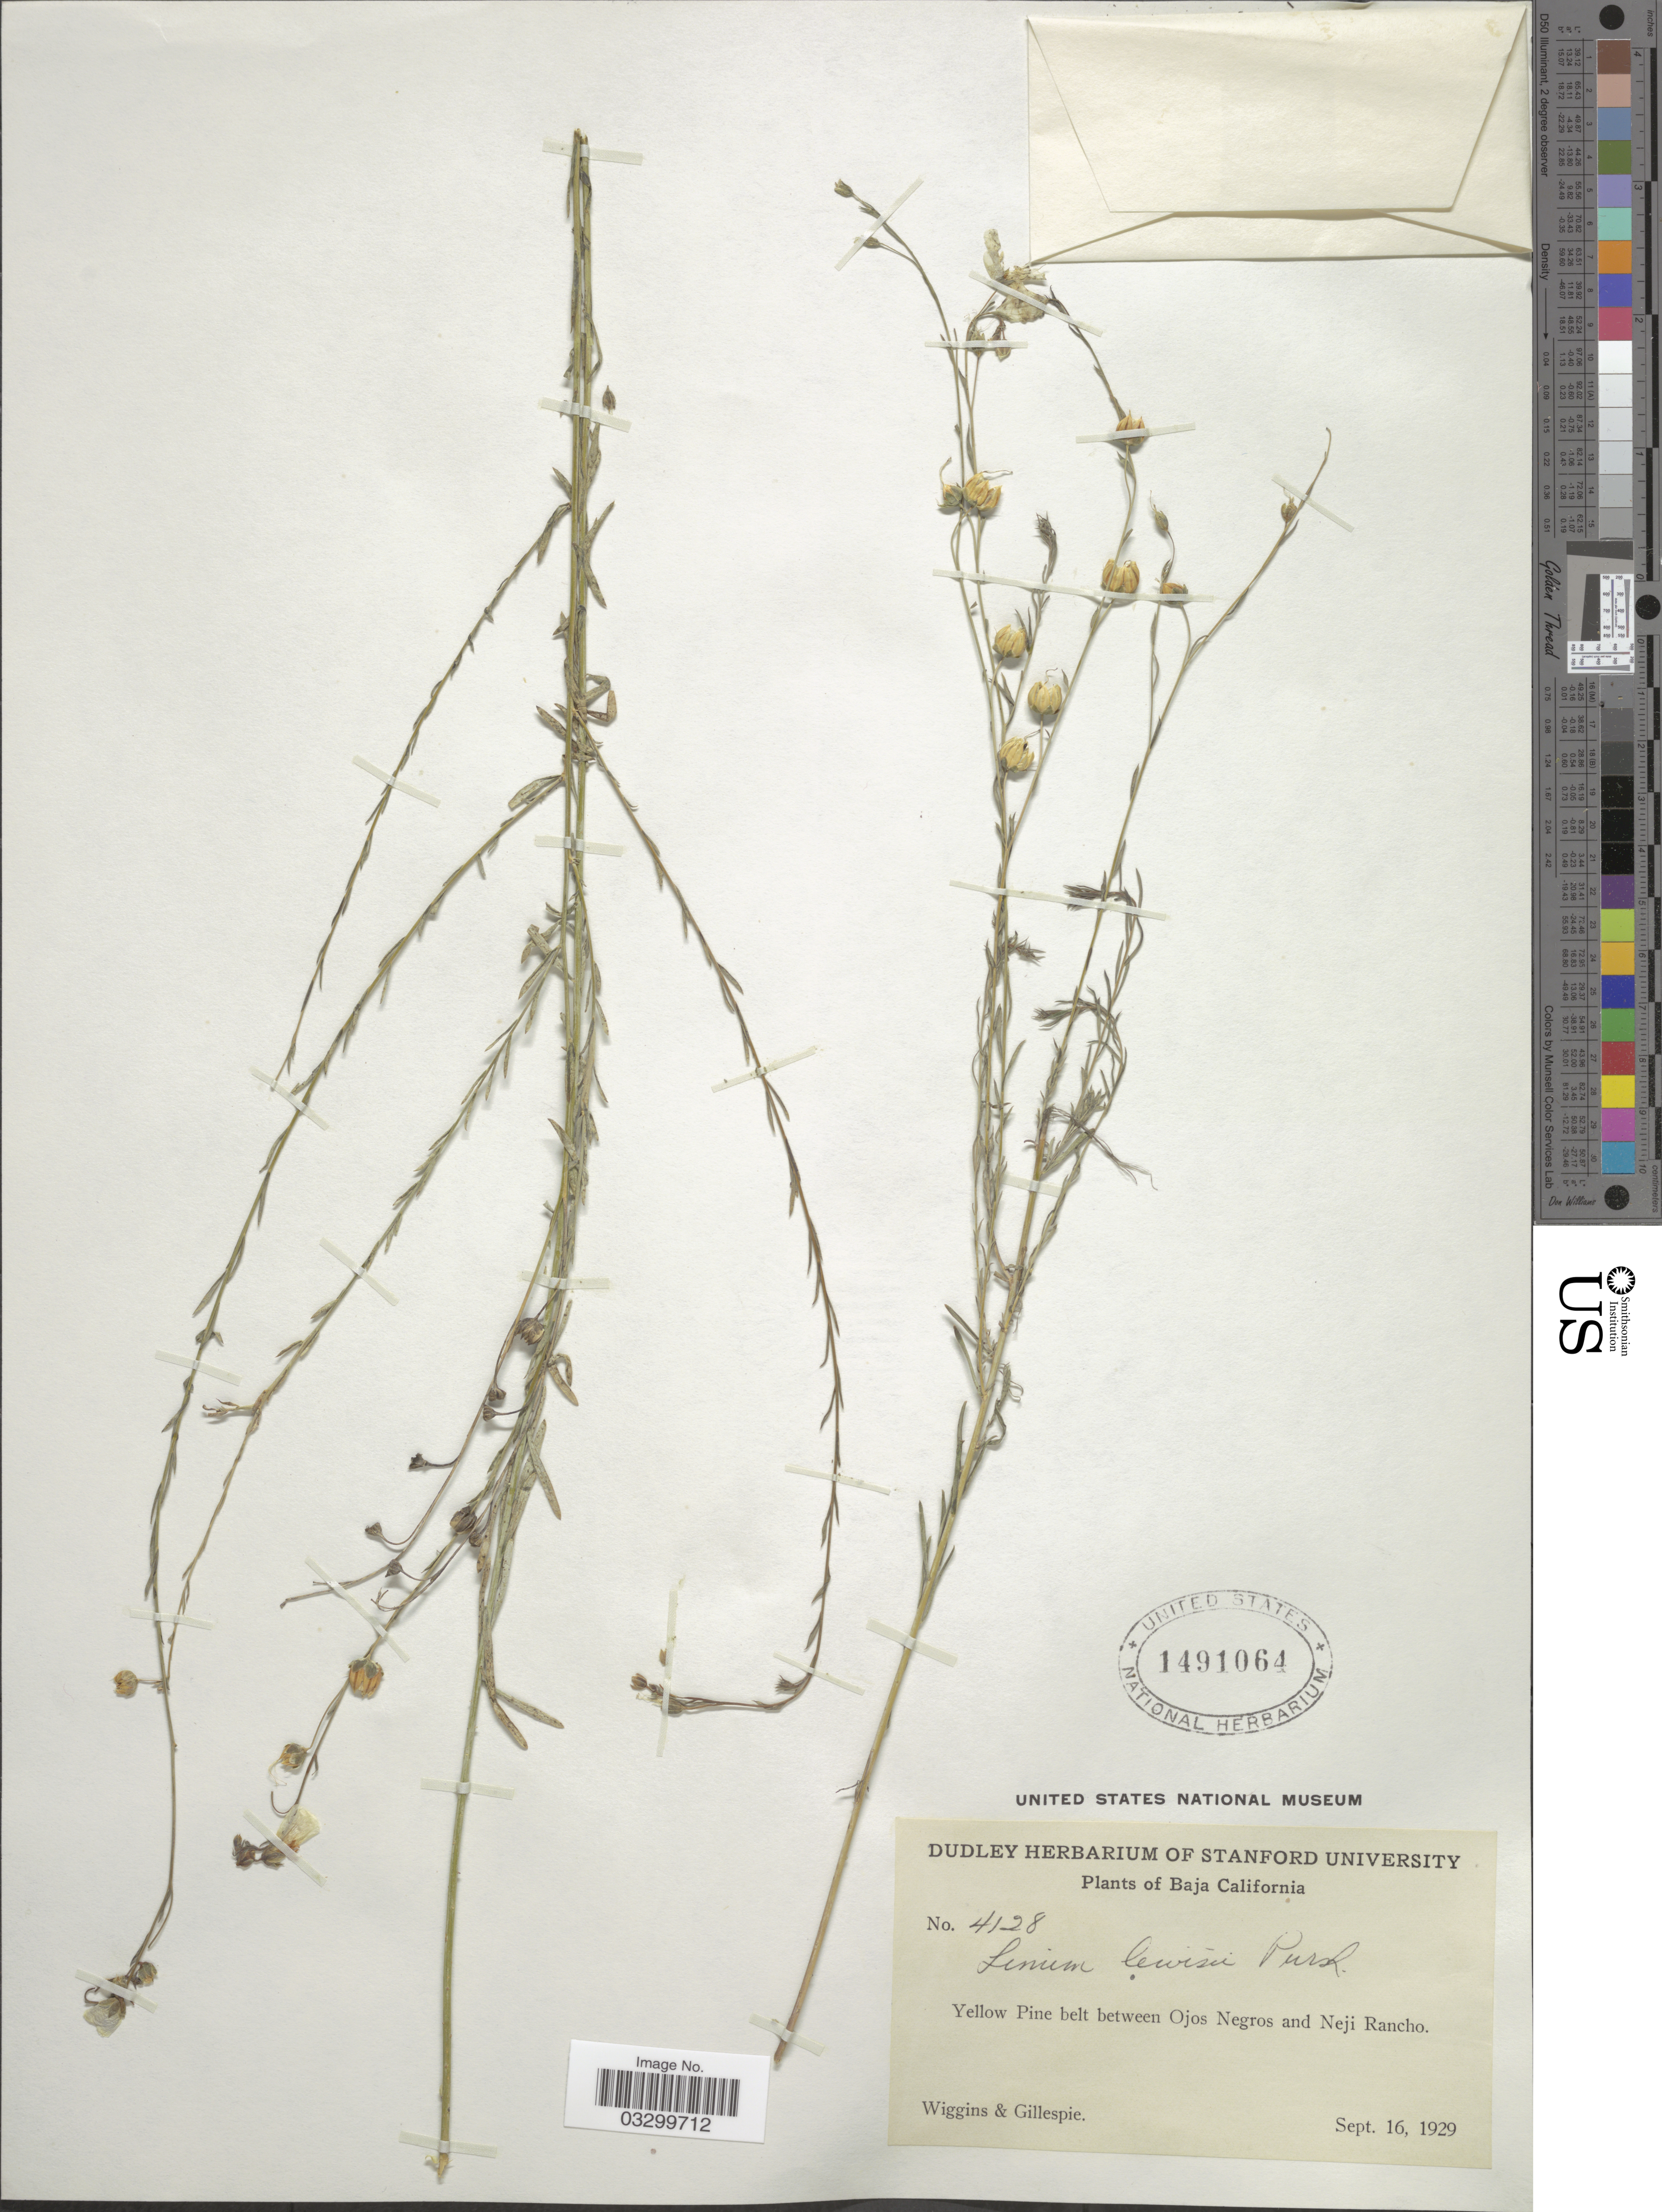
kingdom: Plantae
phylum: Tracheophyta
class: Magnoliopsida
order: Malpighiales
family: Linaceae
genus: Linum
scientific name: Linum lewisii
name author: Pursh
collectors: -- Wiggins & -- Gillespie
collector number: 4128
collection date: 1929-09-16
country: Mexico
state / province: Baja California Norte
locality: Yellow Pine belt between Ojos Negros and Neji Rancho.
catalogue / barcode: US 1491064